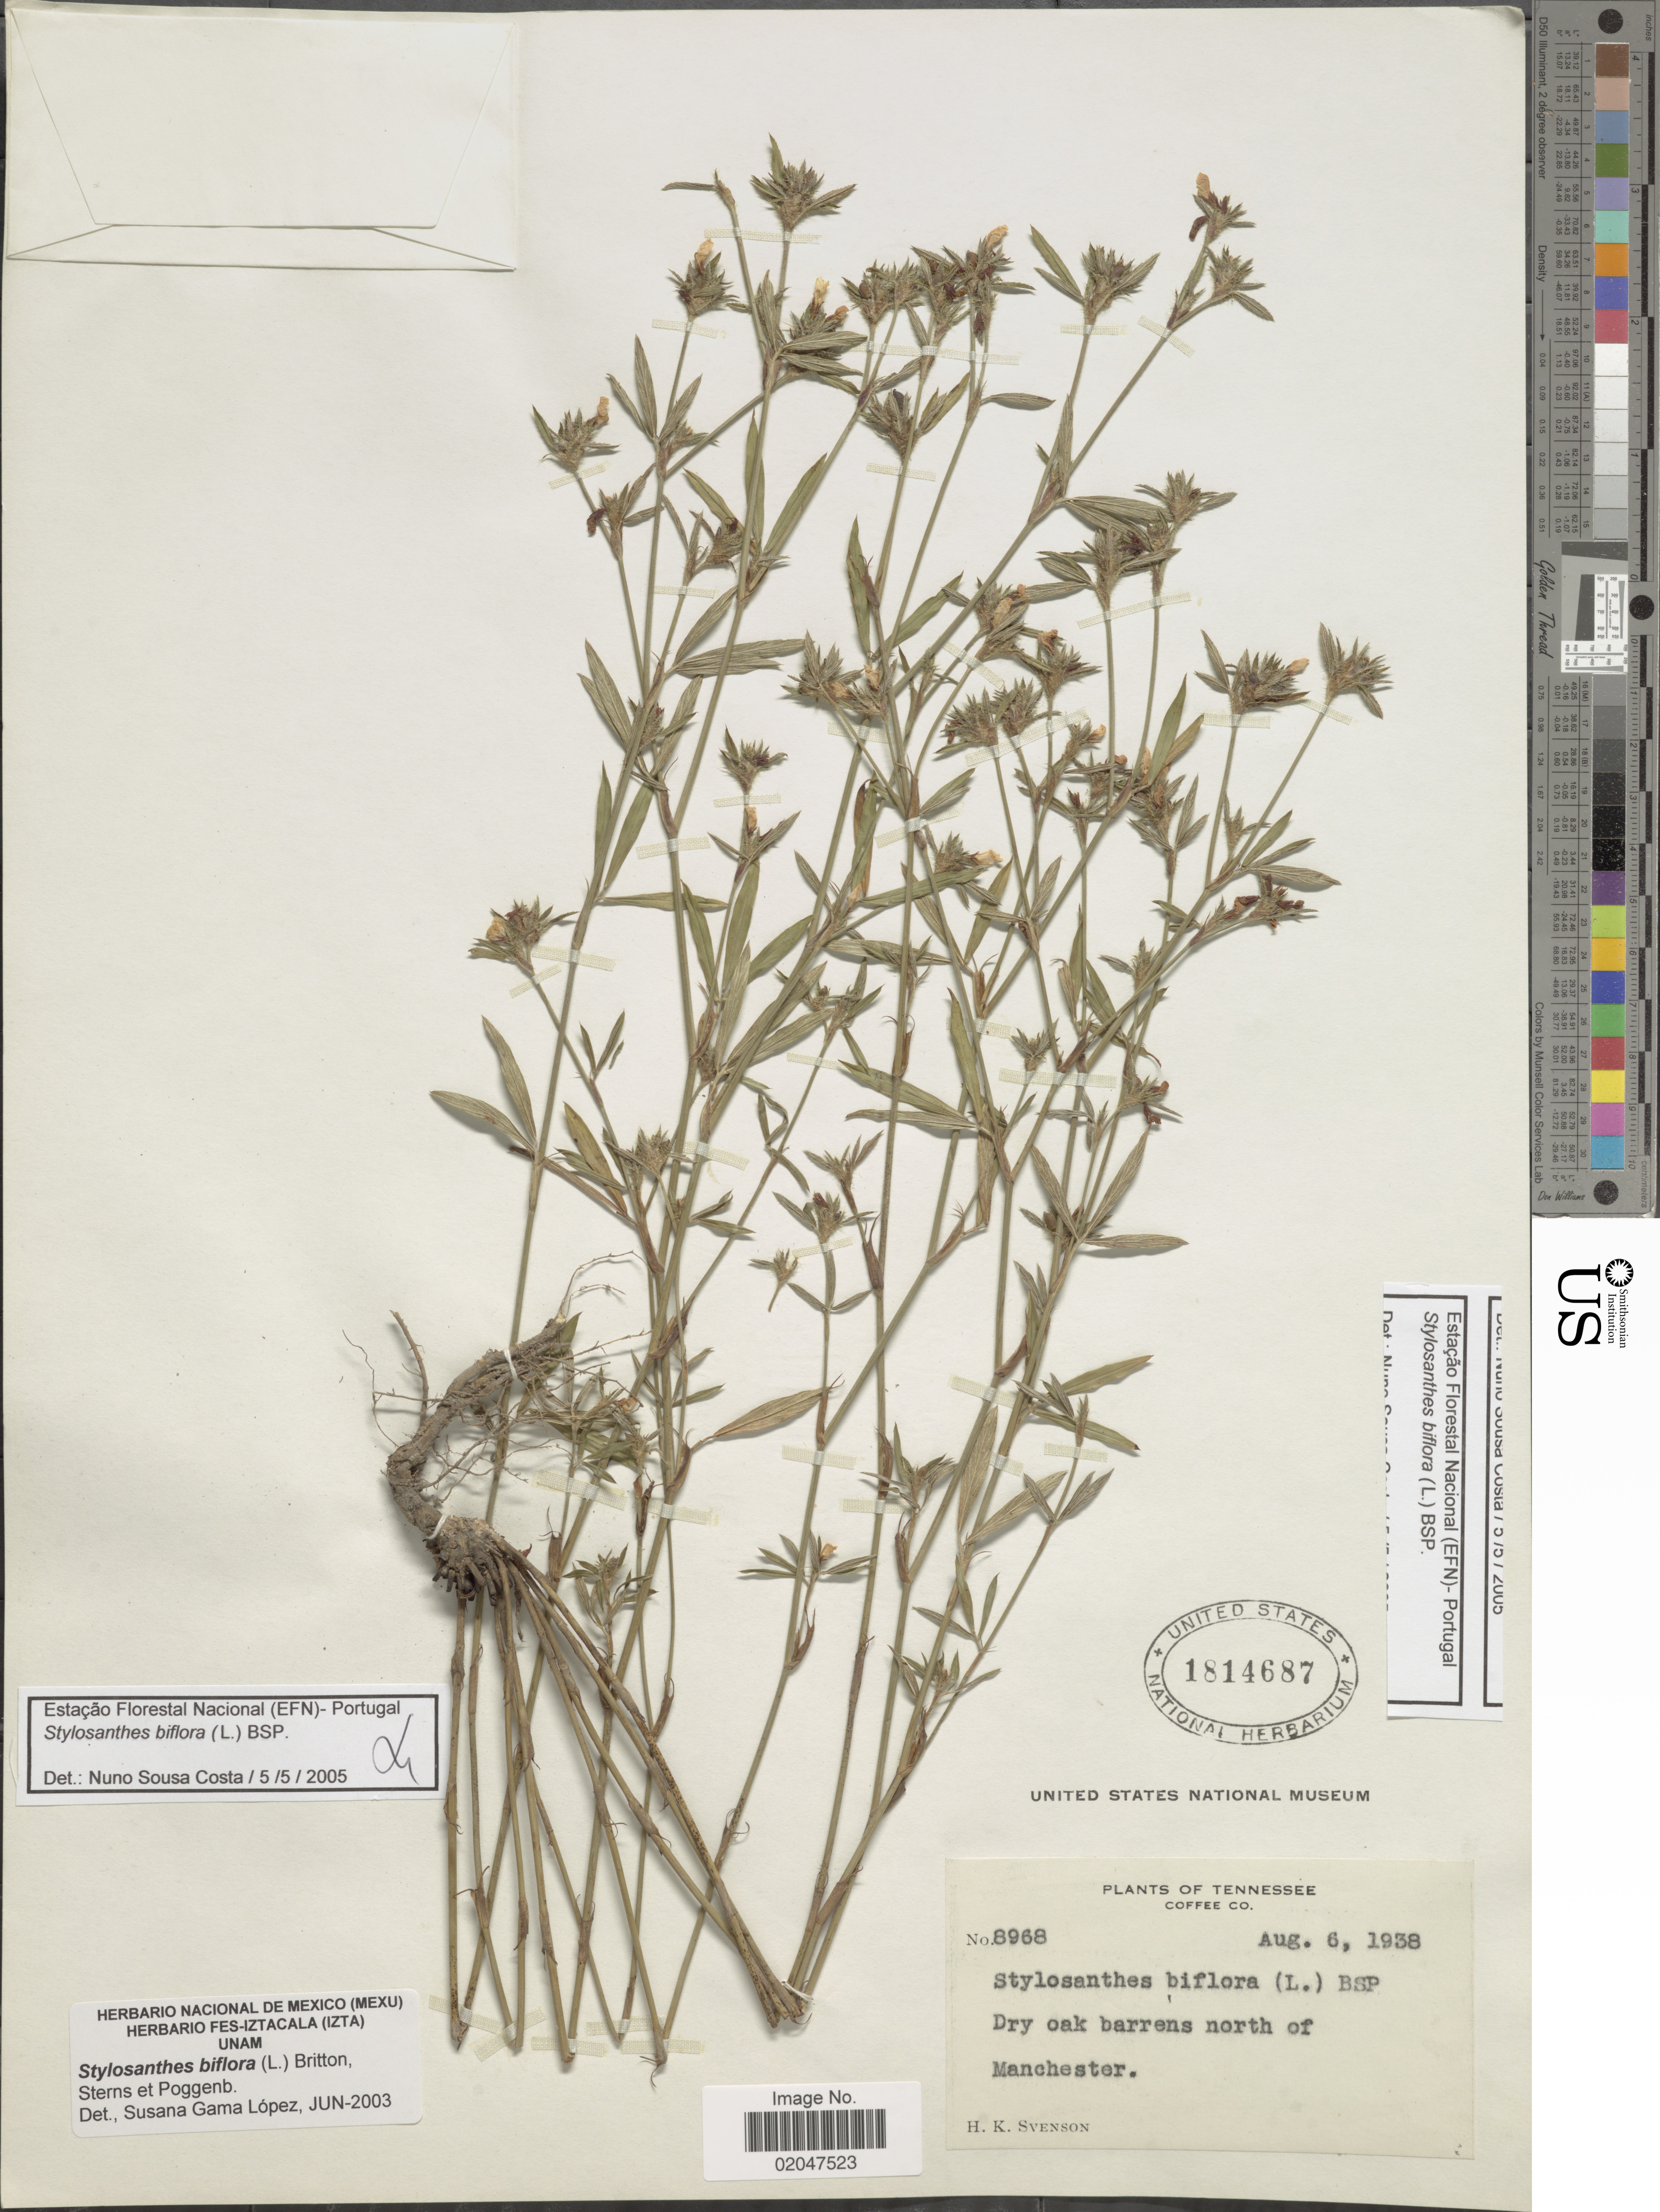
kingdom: Plantae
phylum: Tracheophyta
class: Magnoliopsida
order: Fabales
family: Fabaceae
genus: Stylosanthes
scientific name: Stylosanthes biflora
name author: (L.) Britton et al.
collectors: H. K. Svenson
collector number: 8968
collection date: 1938-08-06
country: United States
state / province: Tennessee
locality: Coffee Co. Dry oak barrens north of Manchester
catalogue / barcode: US 1814687